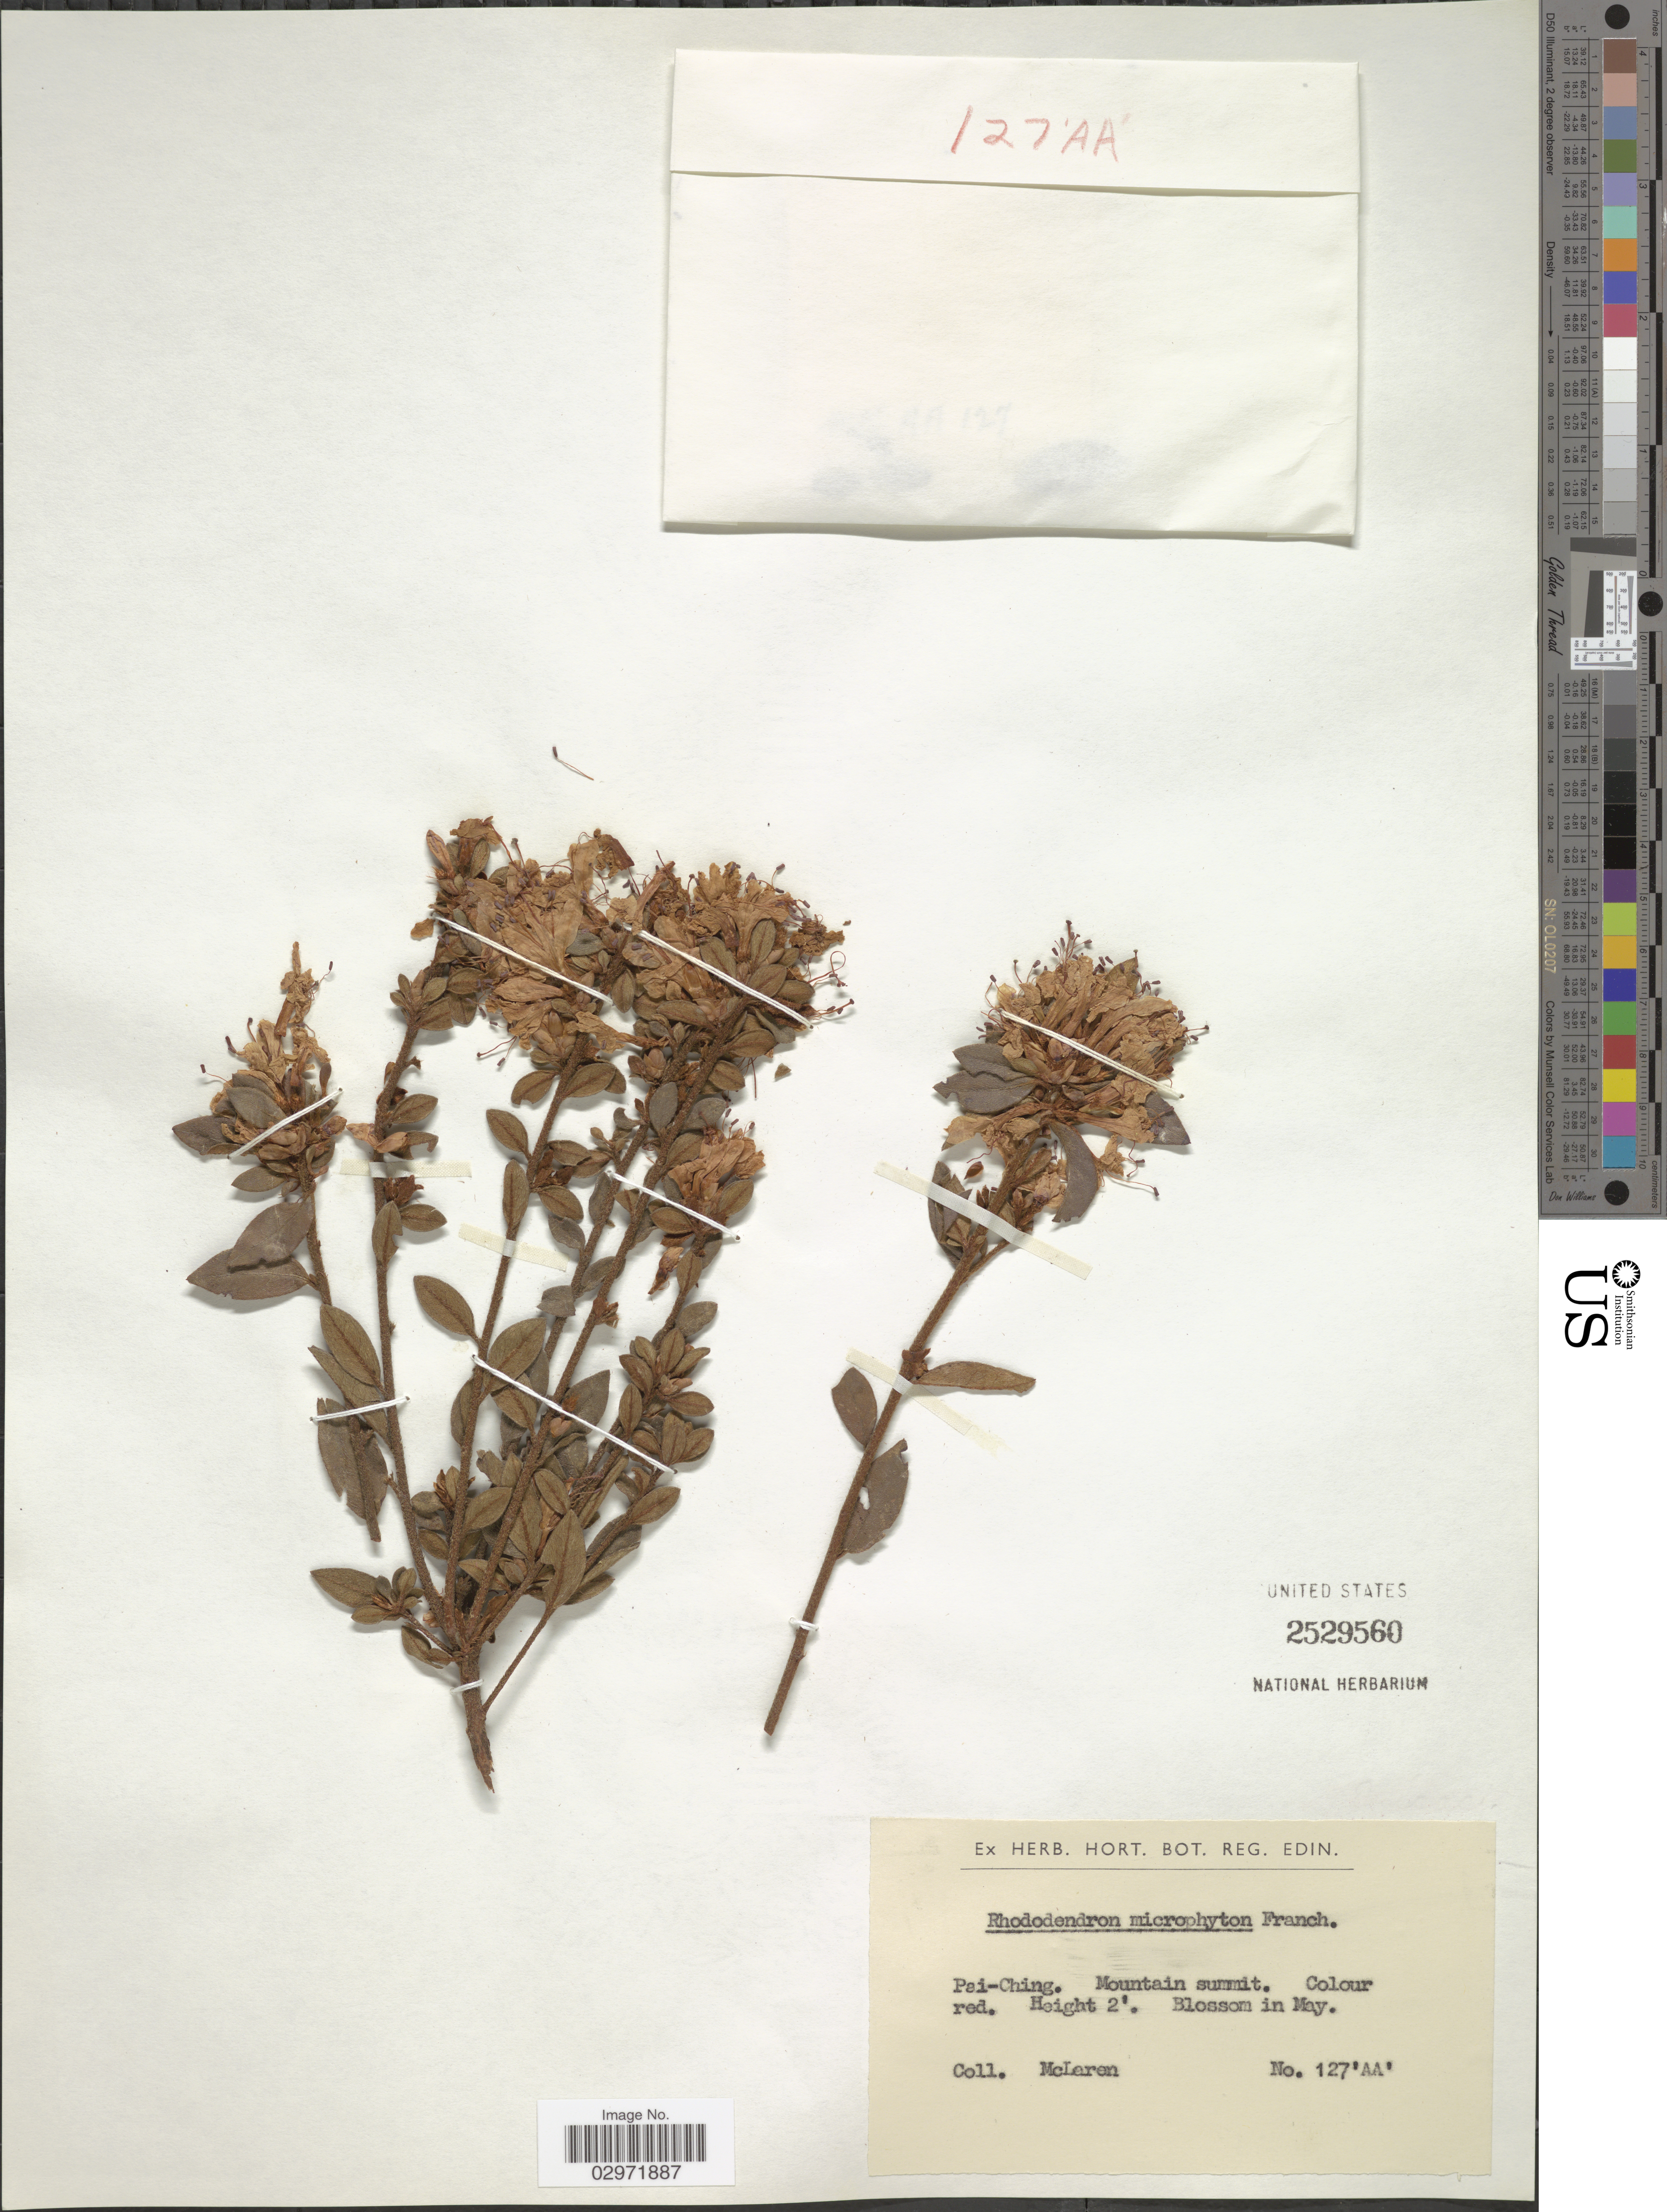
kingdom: Plantae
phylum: Tracheophyta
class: Magnoliopsida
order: Ericales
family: Ericaceae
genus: Rhododendron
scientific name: Rhododendron microphyton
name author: Franch.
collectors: McLaren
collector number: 127'AA'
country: China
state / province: Shanxi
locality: Pai-Ching.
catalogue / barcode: US 2529560